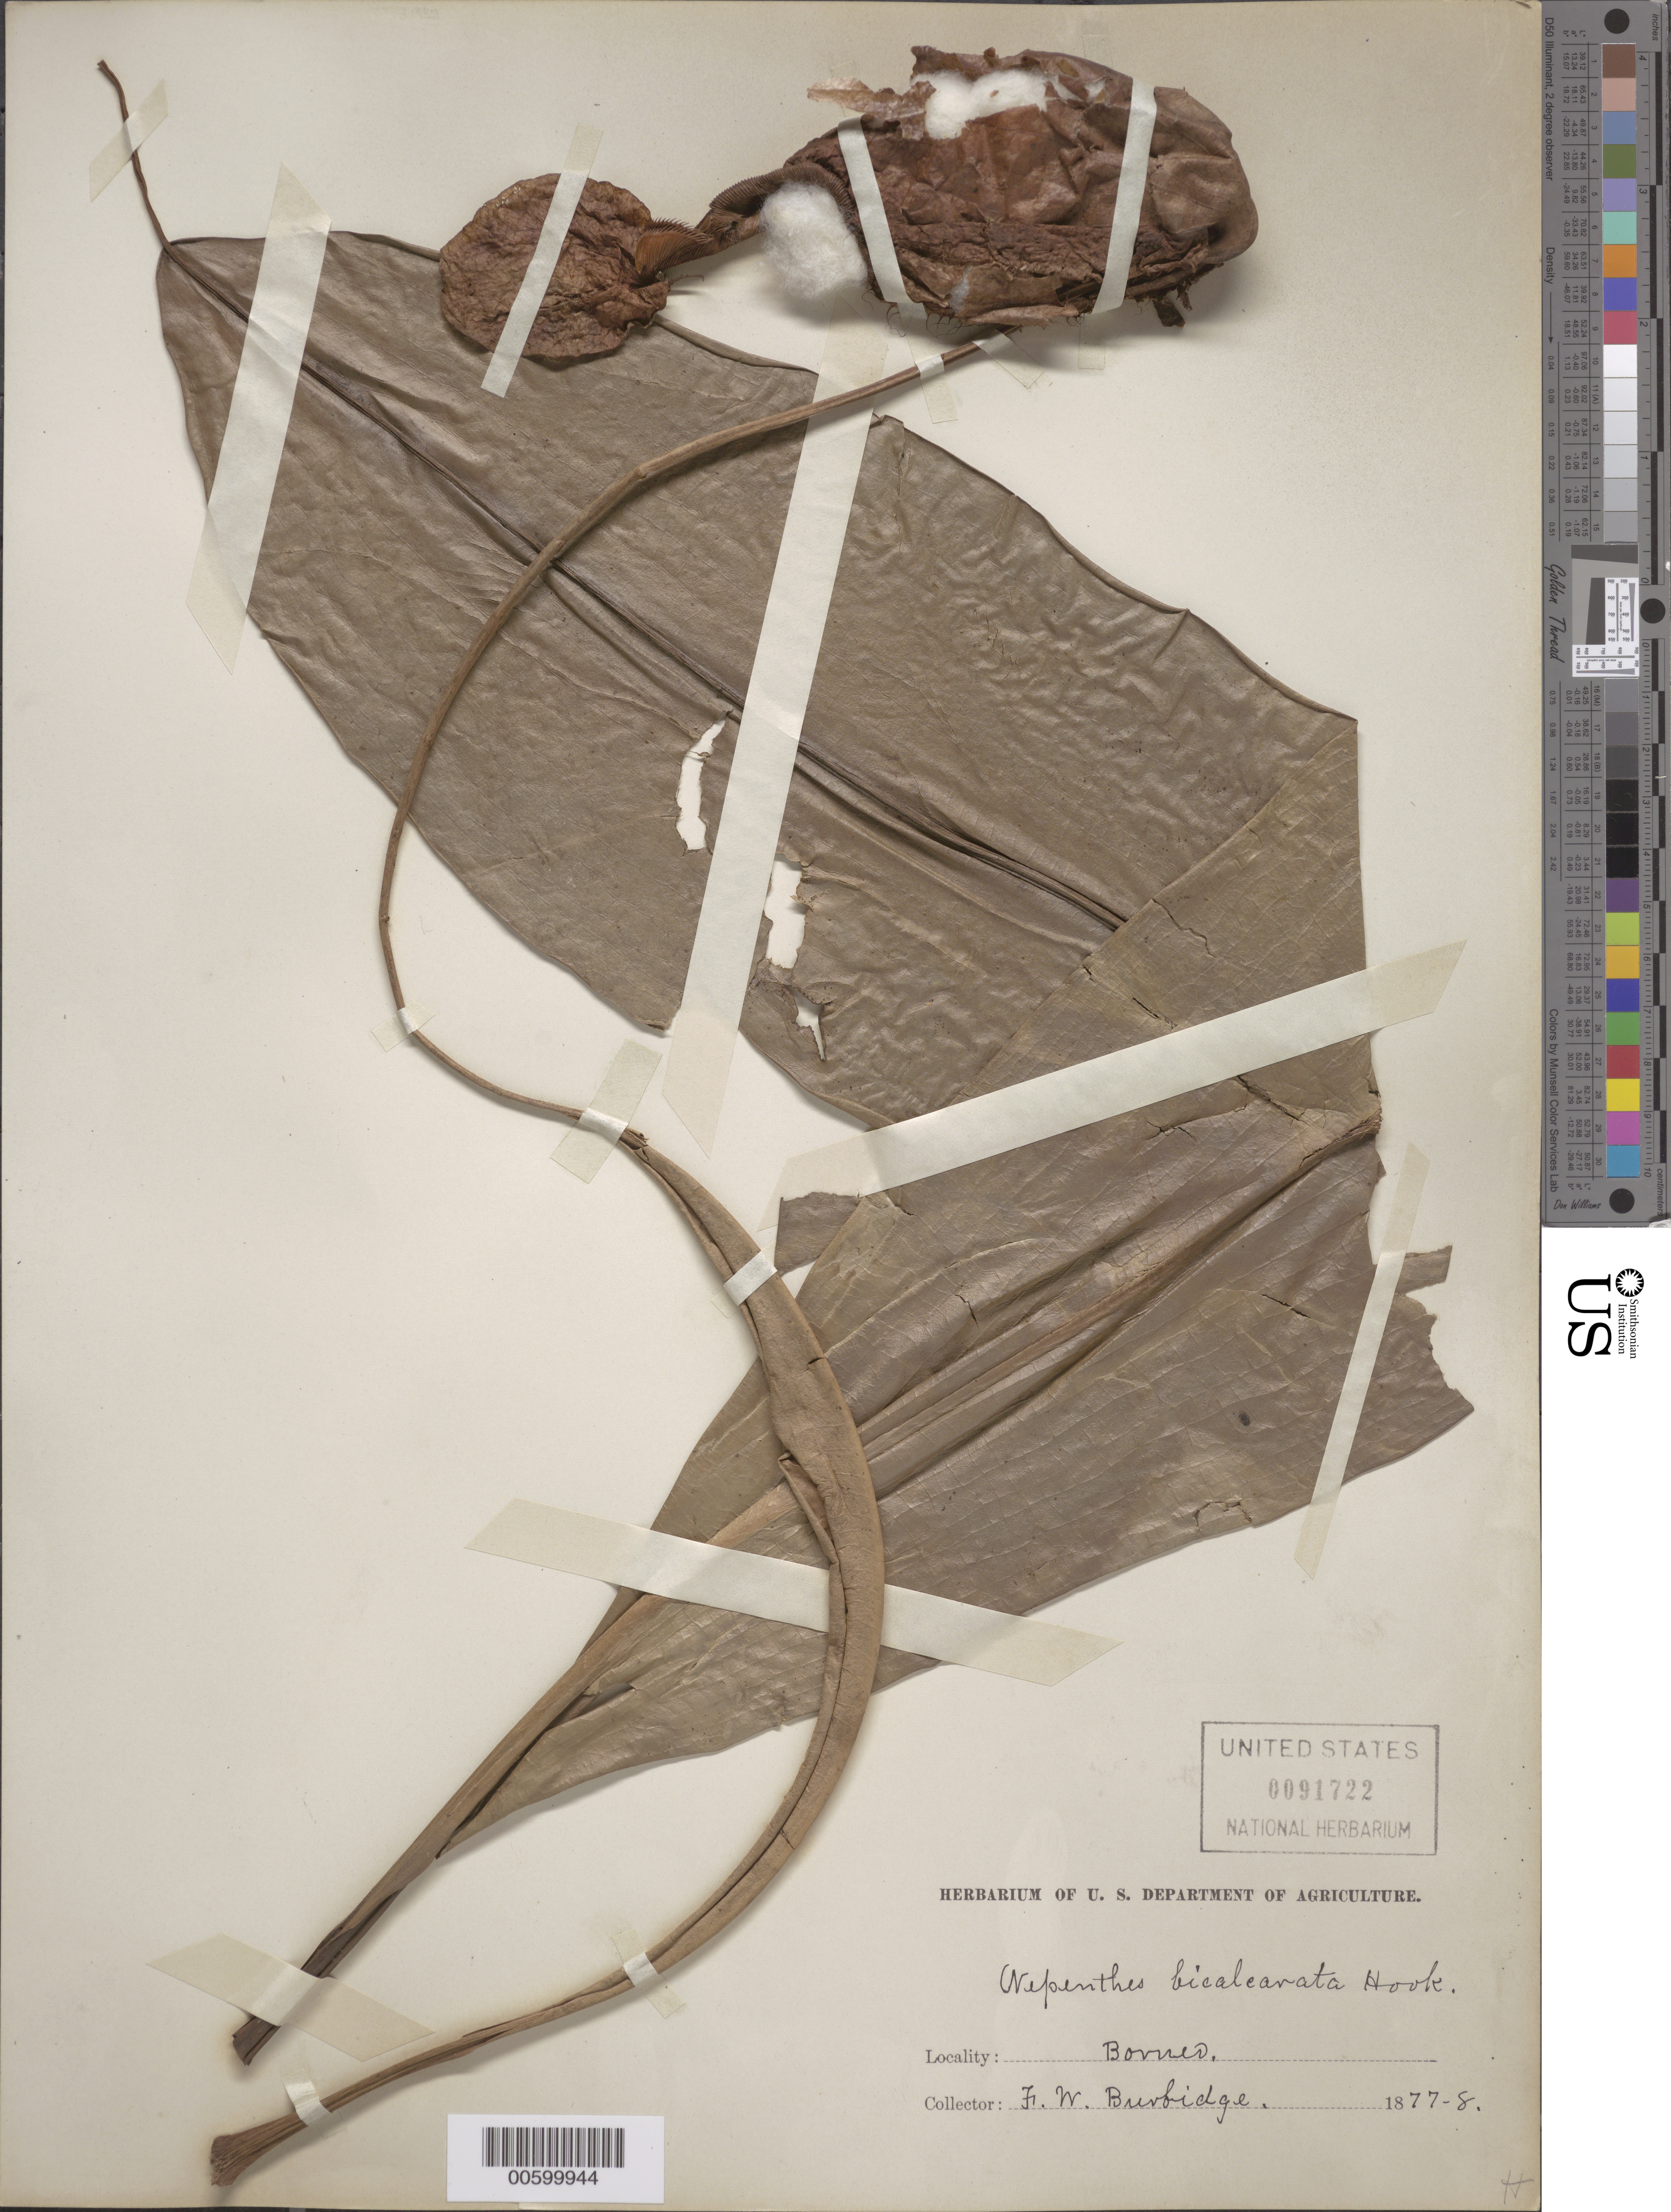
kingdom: Plantae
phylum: Tracheophyta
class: Magnoliopsida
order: Caryophyllales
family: Nepenthaceae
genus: Nepenthes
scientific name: Nepenthes bicalcarata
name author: Hook. f.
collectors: F. Burbidge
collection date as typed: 1877 to -- --- 1878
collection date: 1877/1878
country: Malaysia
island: Borneo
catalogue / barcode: US 91722